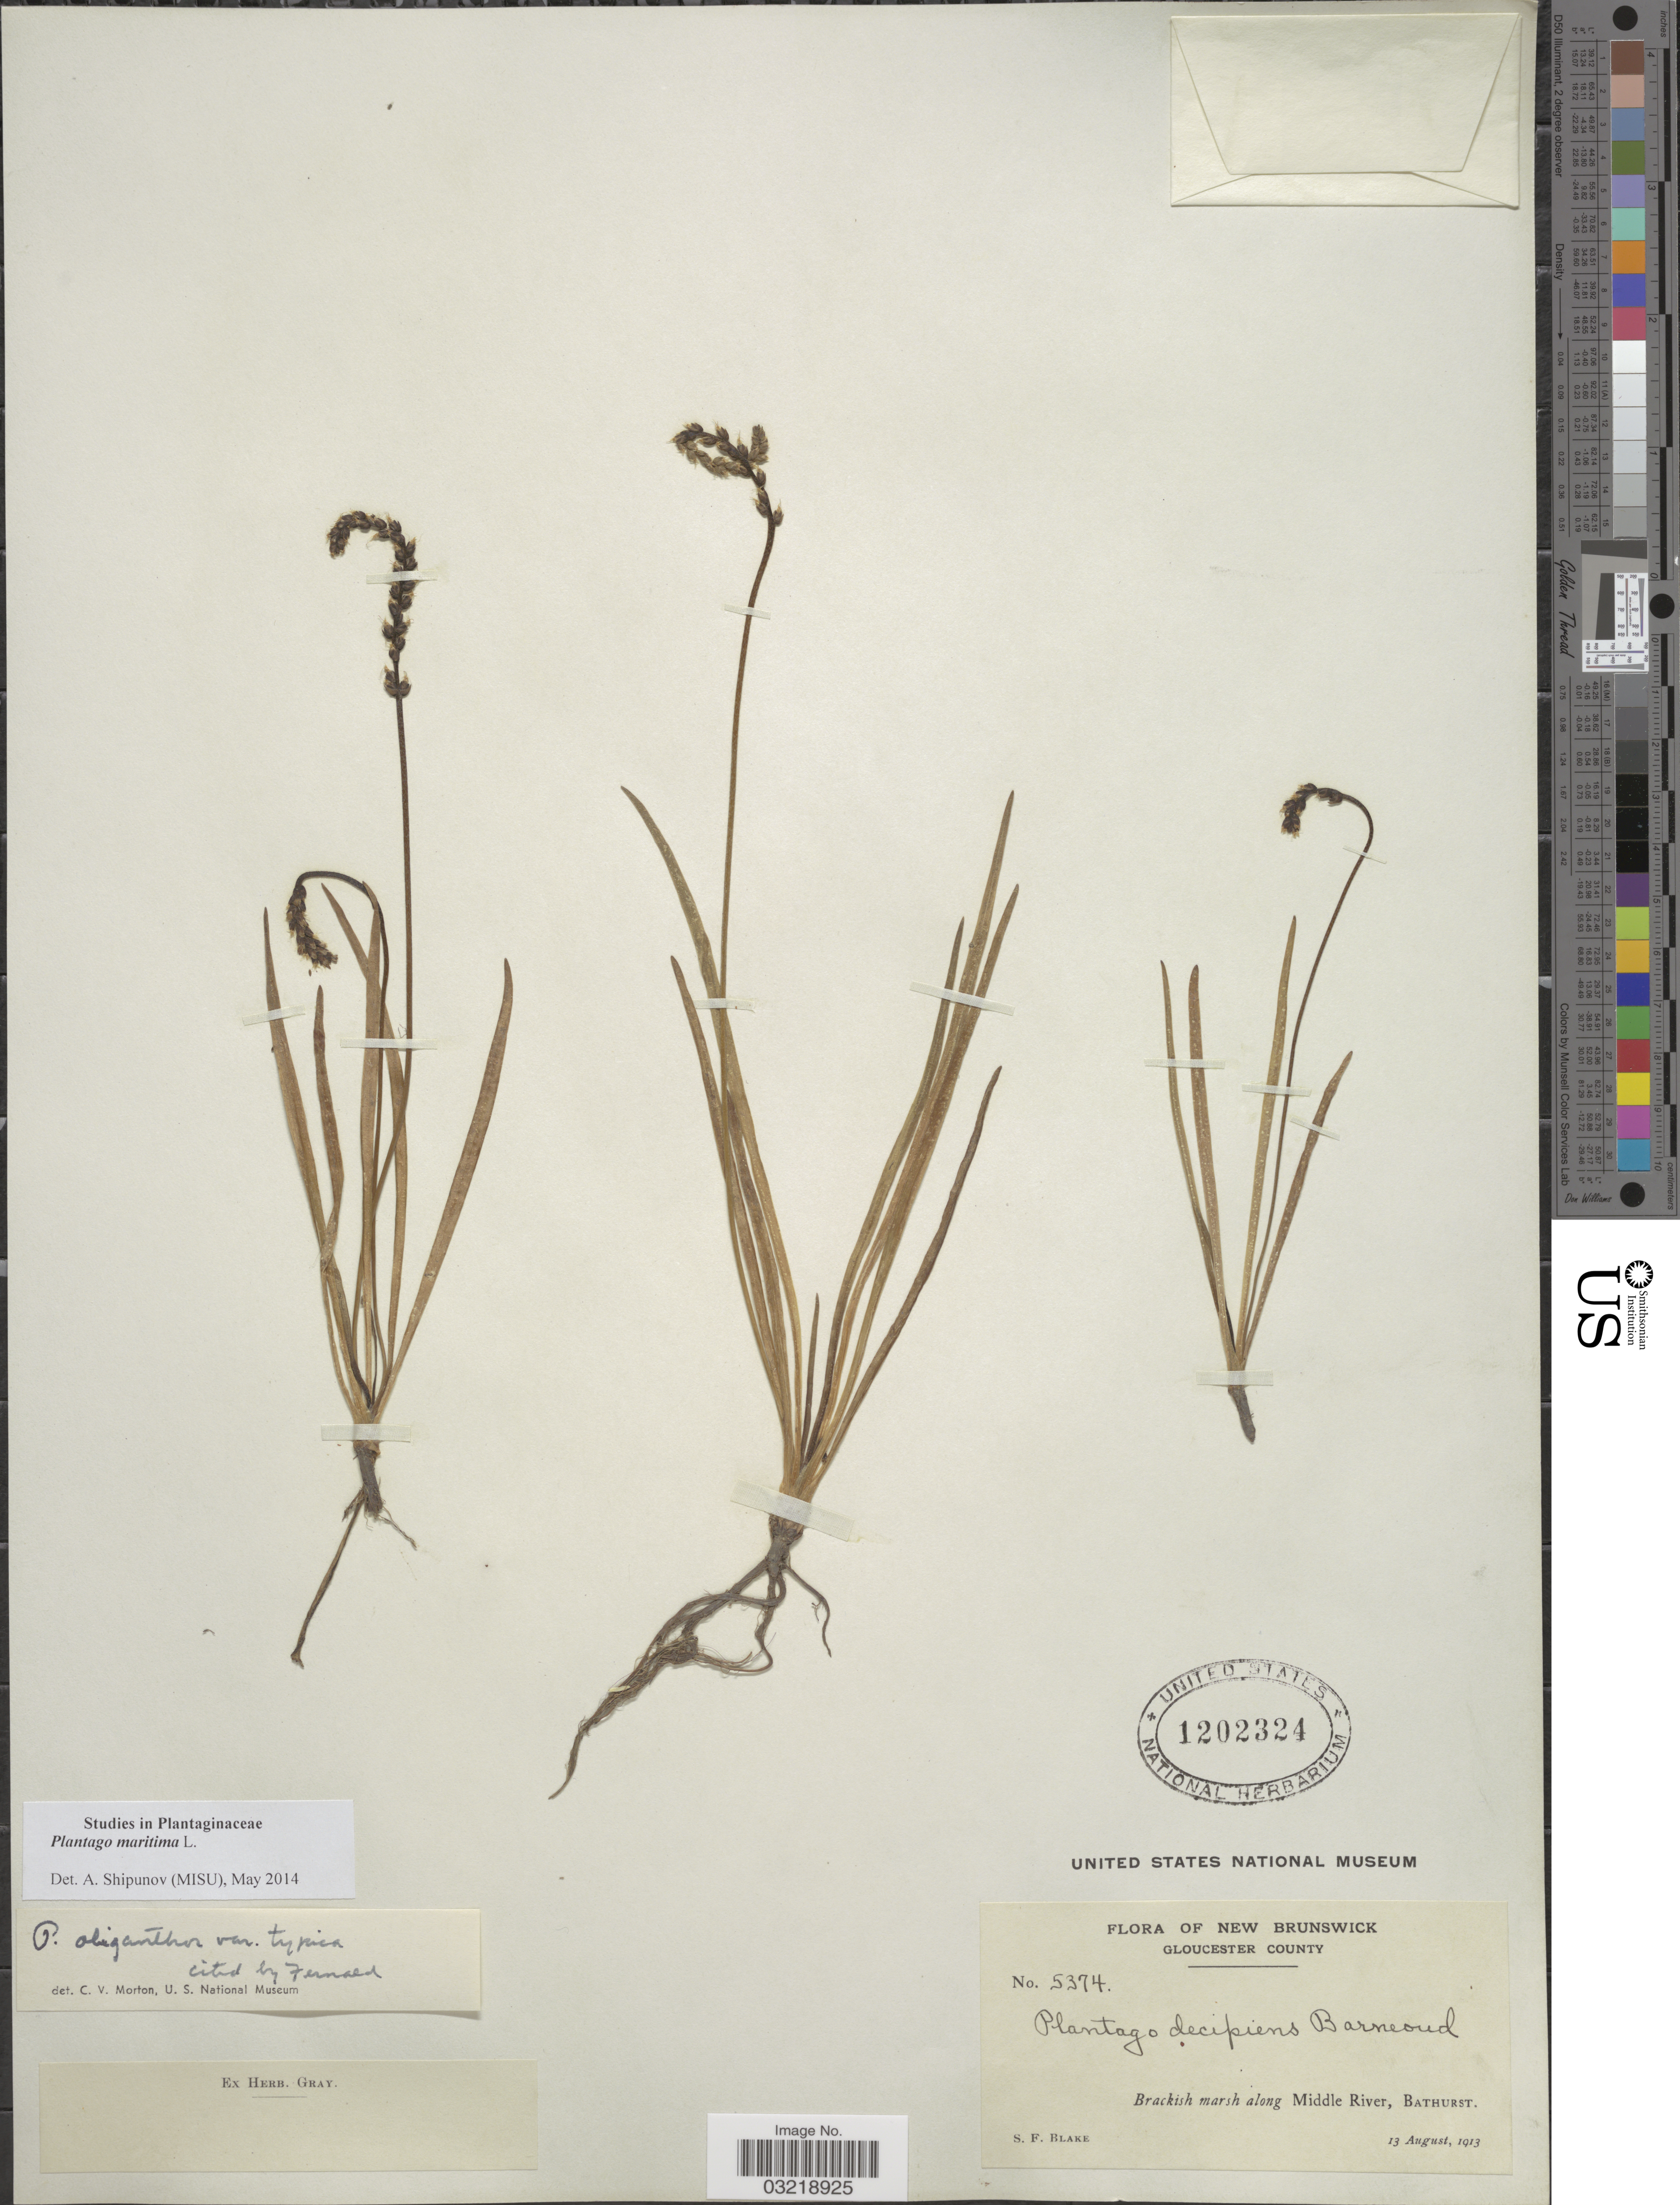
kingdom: Plantae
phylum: Tracheophyta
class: Magnoliopsida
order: Lamiales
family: Plantaginaceae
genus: Plantago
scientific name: Plantago maritima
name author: L.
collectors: S. Blake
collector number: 5374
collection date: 1913-08-13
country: Canada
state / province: New Brunswick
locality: Gloucester Co. Brackish marsh along Middle River, Bathurst.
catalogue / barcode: US 1202324